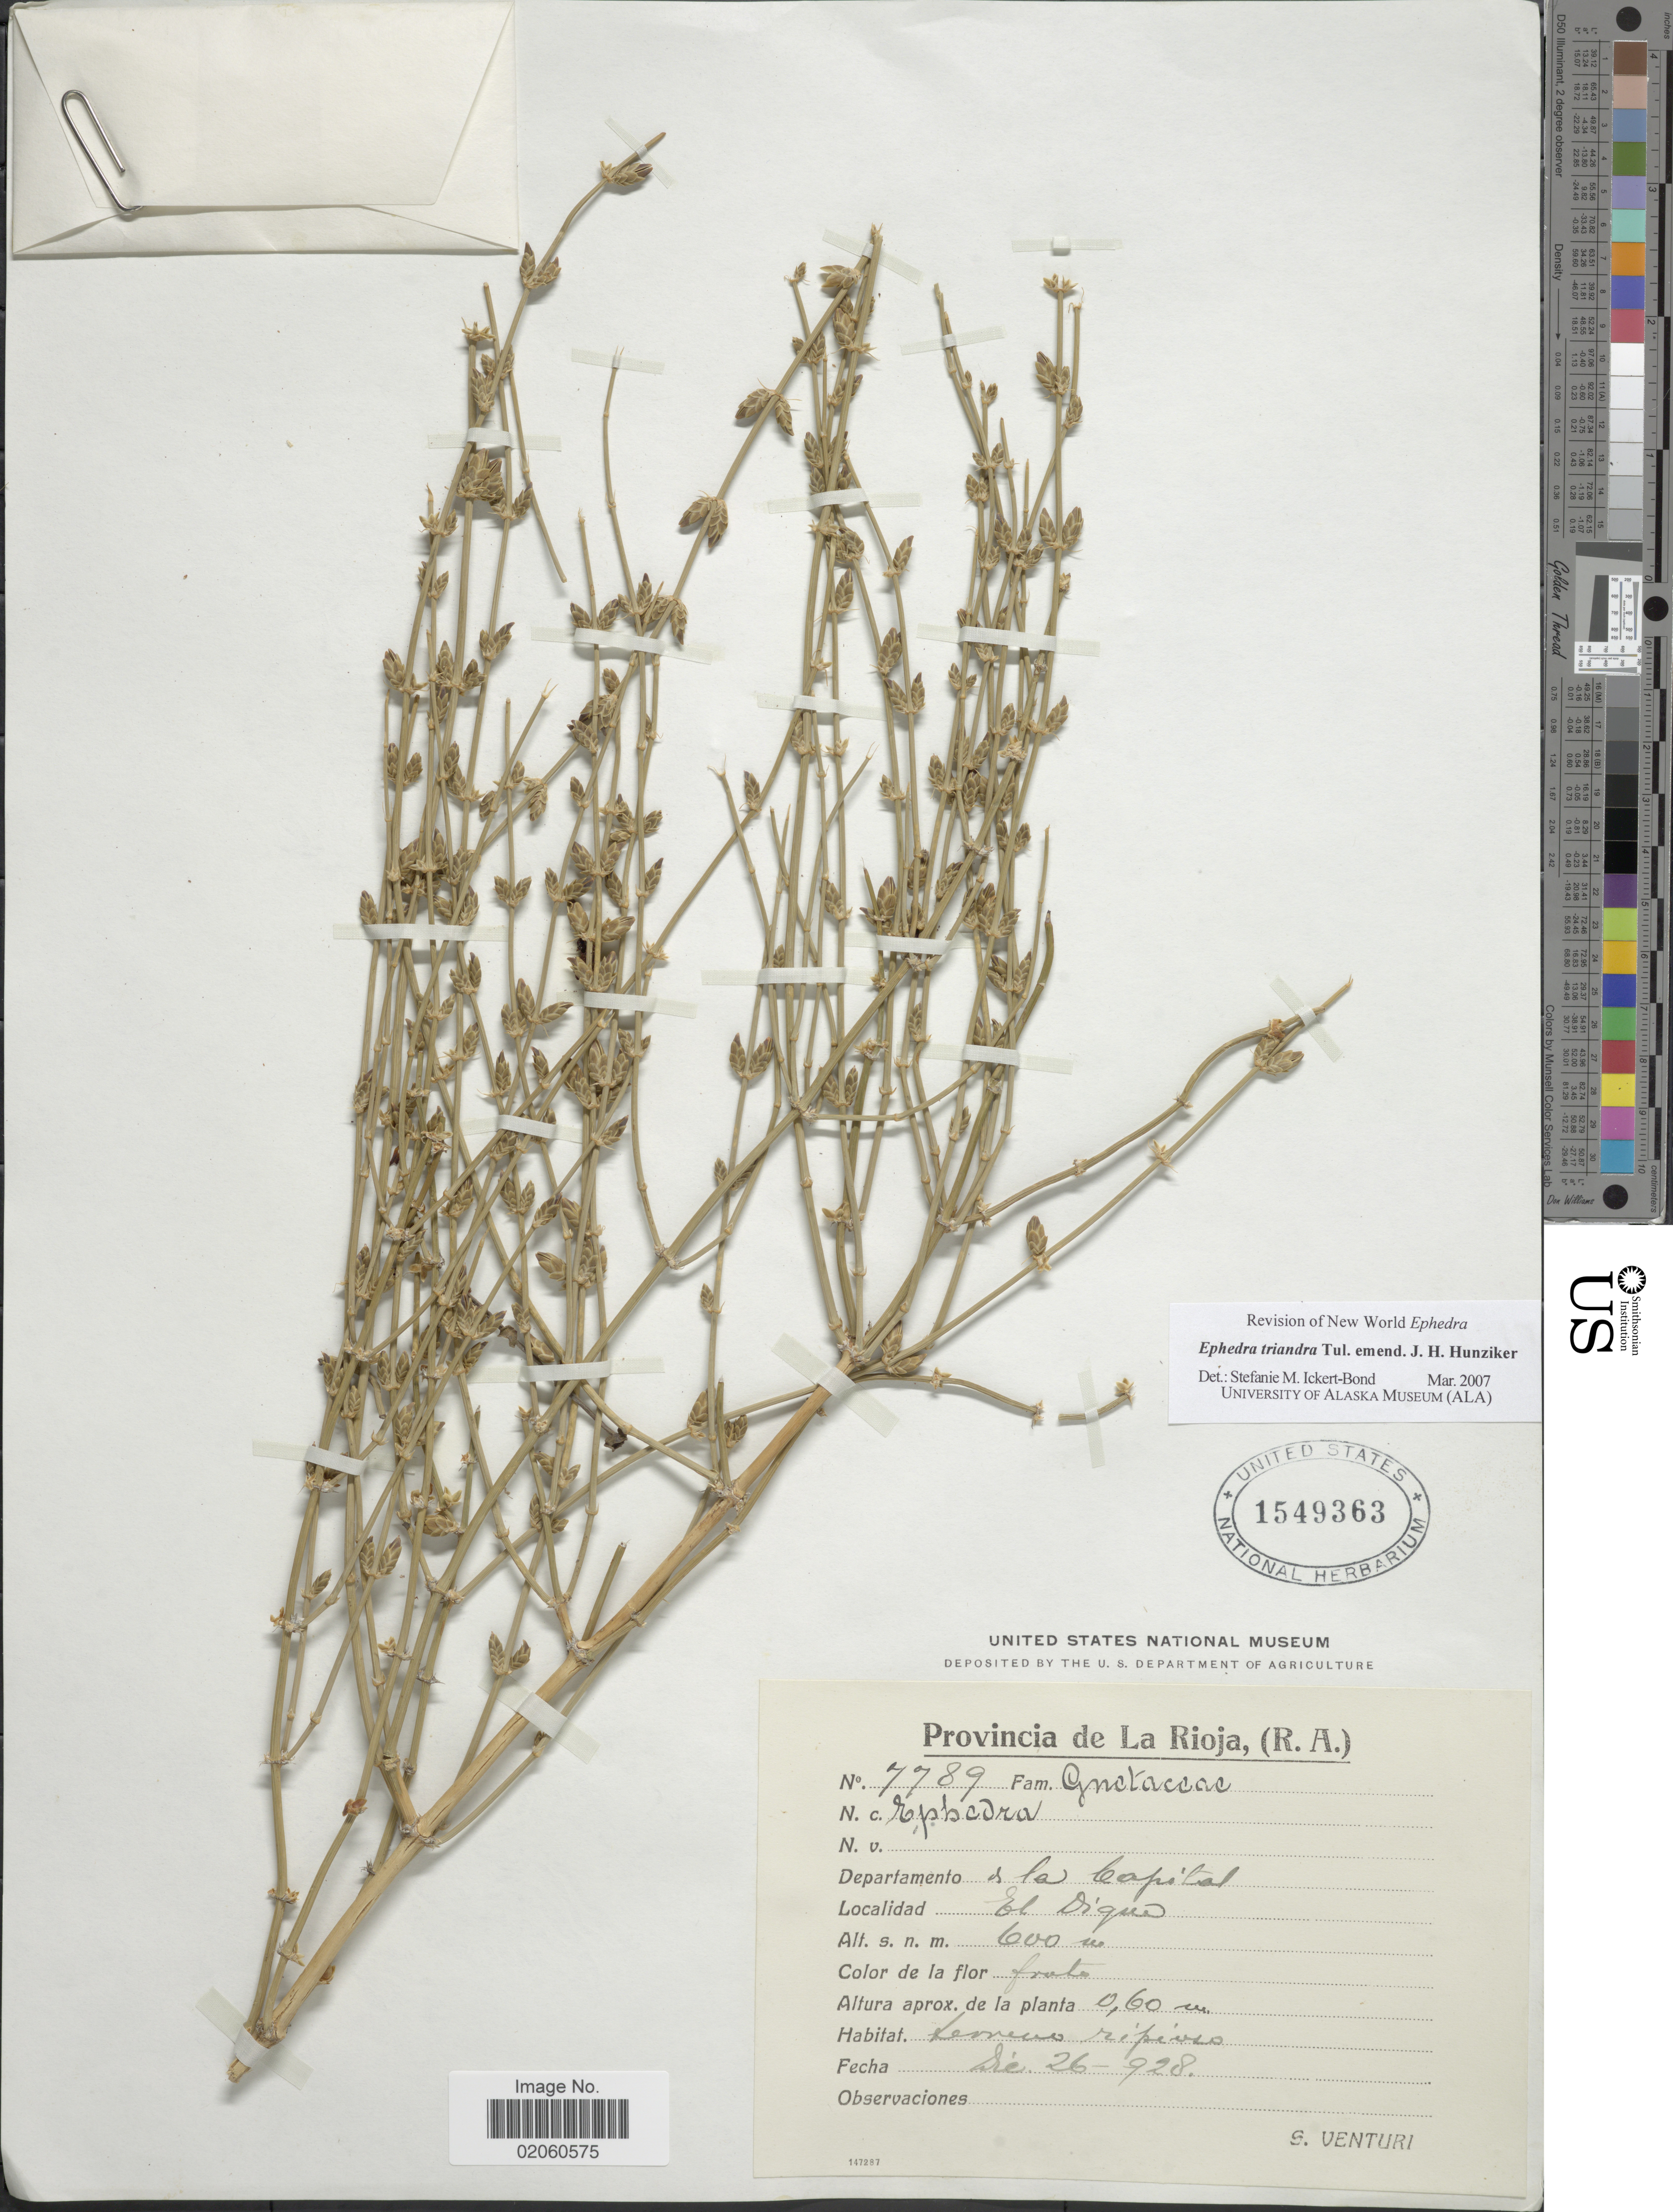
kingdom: Plantae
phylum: Tracheophyta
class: Gnetopsida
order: Ephedrales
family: Ephedraceae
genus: Ephedra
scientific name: Ephedra triandra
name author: Tul.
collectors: S. Venturi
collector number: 7789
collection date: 1928-12-26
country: Argentina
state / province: La Rioja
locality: (R.A.), Departamento de la Capital, El Dique.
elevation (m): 600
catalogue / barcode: US 1549363